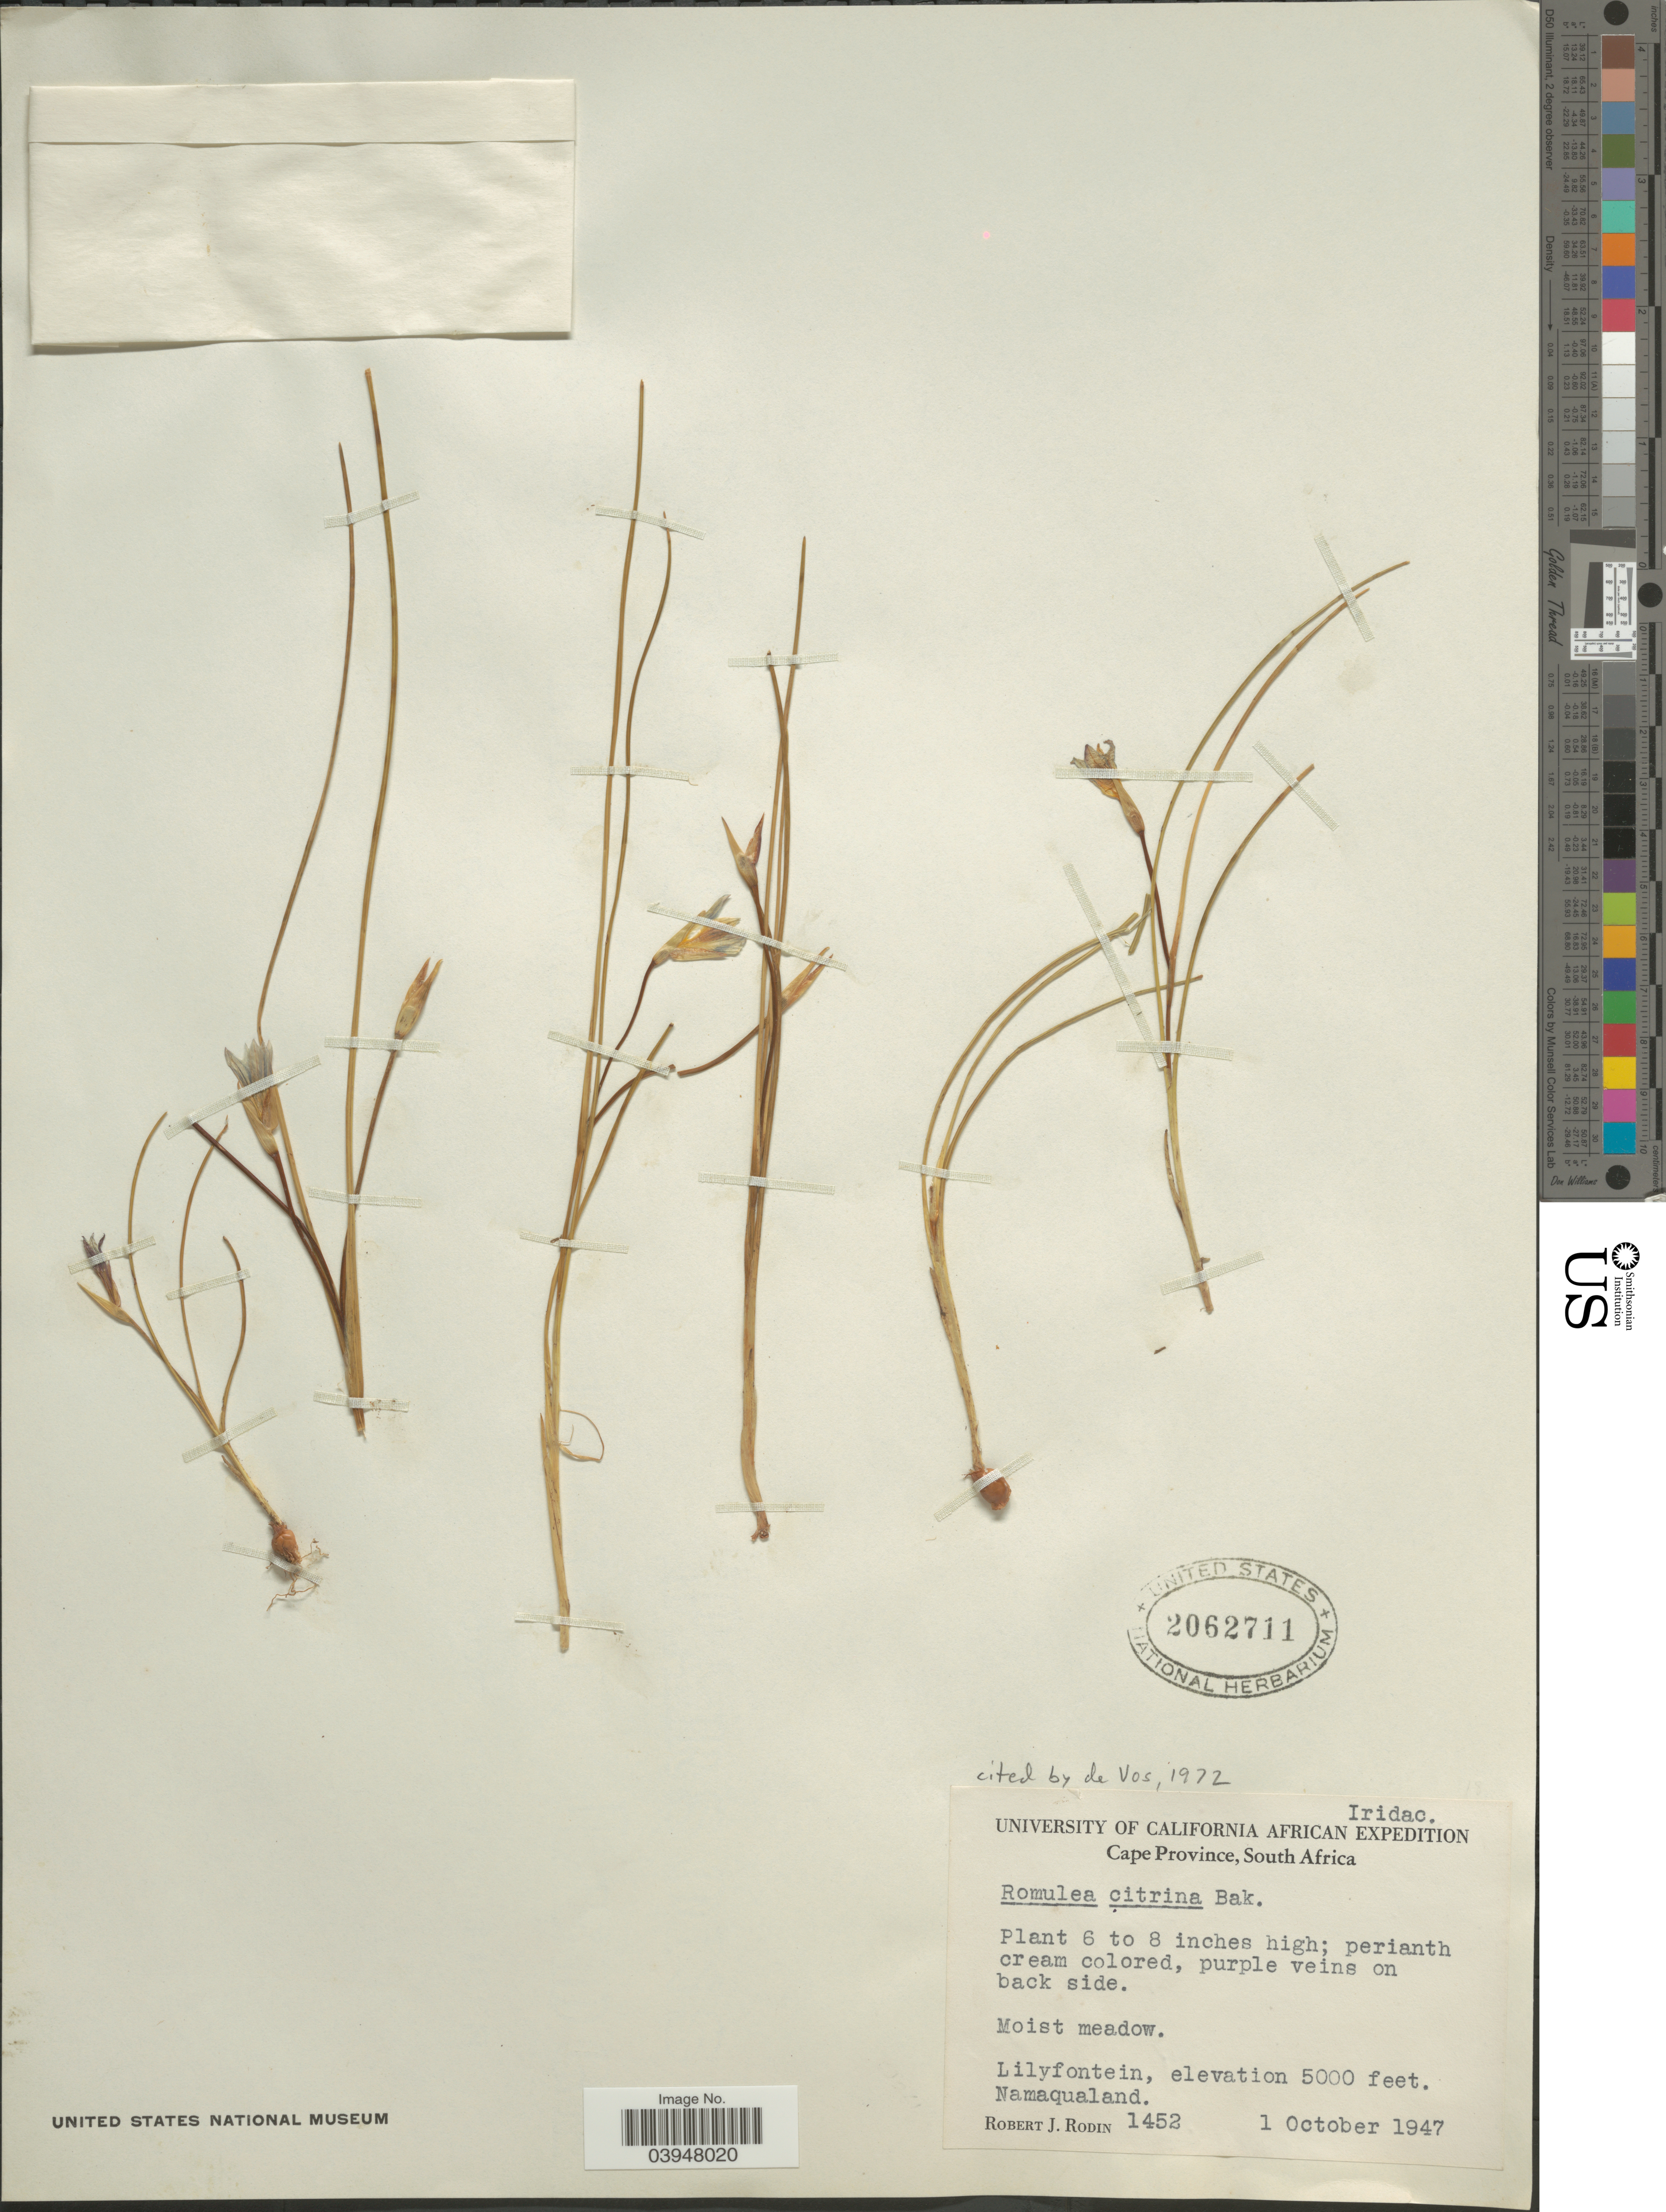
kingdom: Plantae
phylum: Tracheophyta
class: Liliopsida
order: Asparagales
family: Iridaceae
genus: Romulea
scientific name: Romulea citrina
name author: Baker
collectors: R. J. Rodin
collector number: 1452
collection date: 1947-10-01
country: South Africa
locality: Lilyfontein. Namaqualand.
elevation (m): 1524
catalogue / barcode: US 2062711